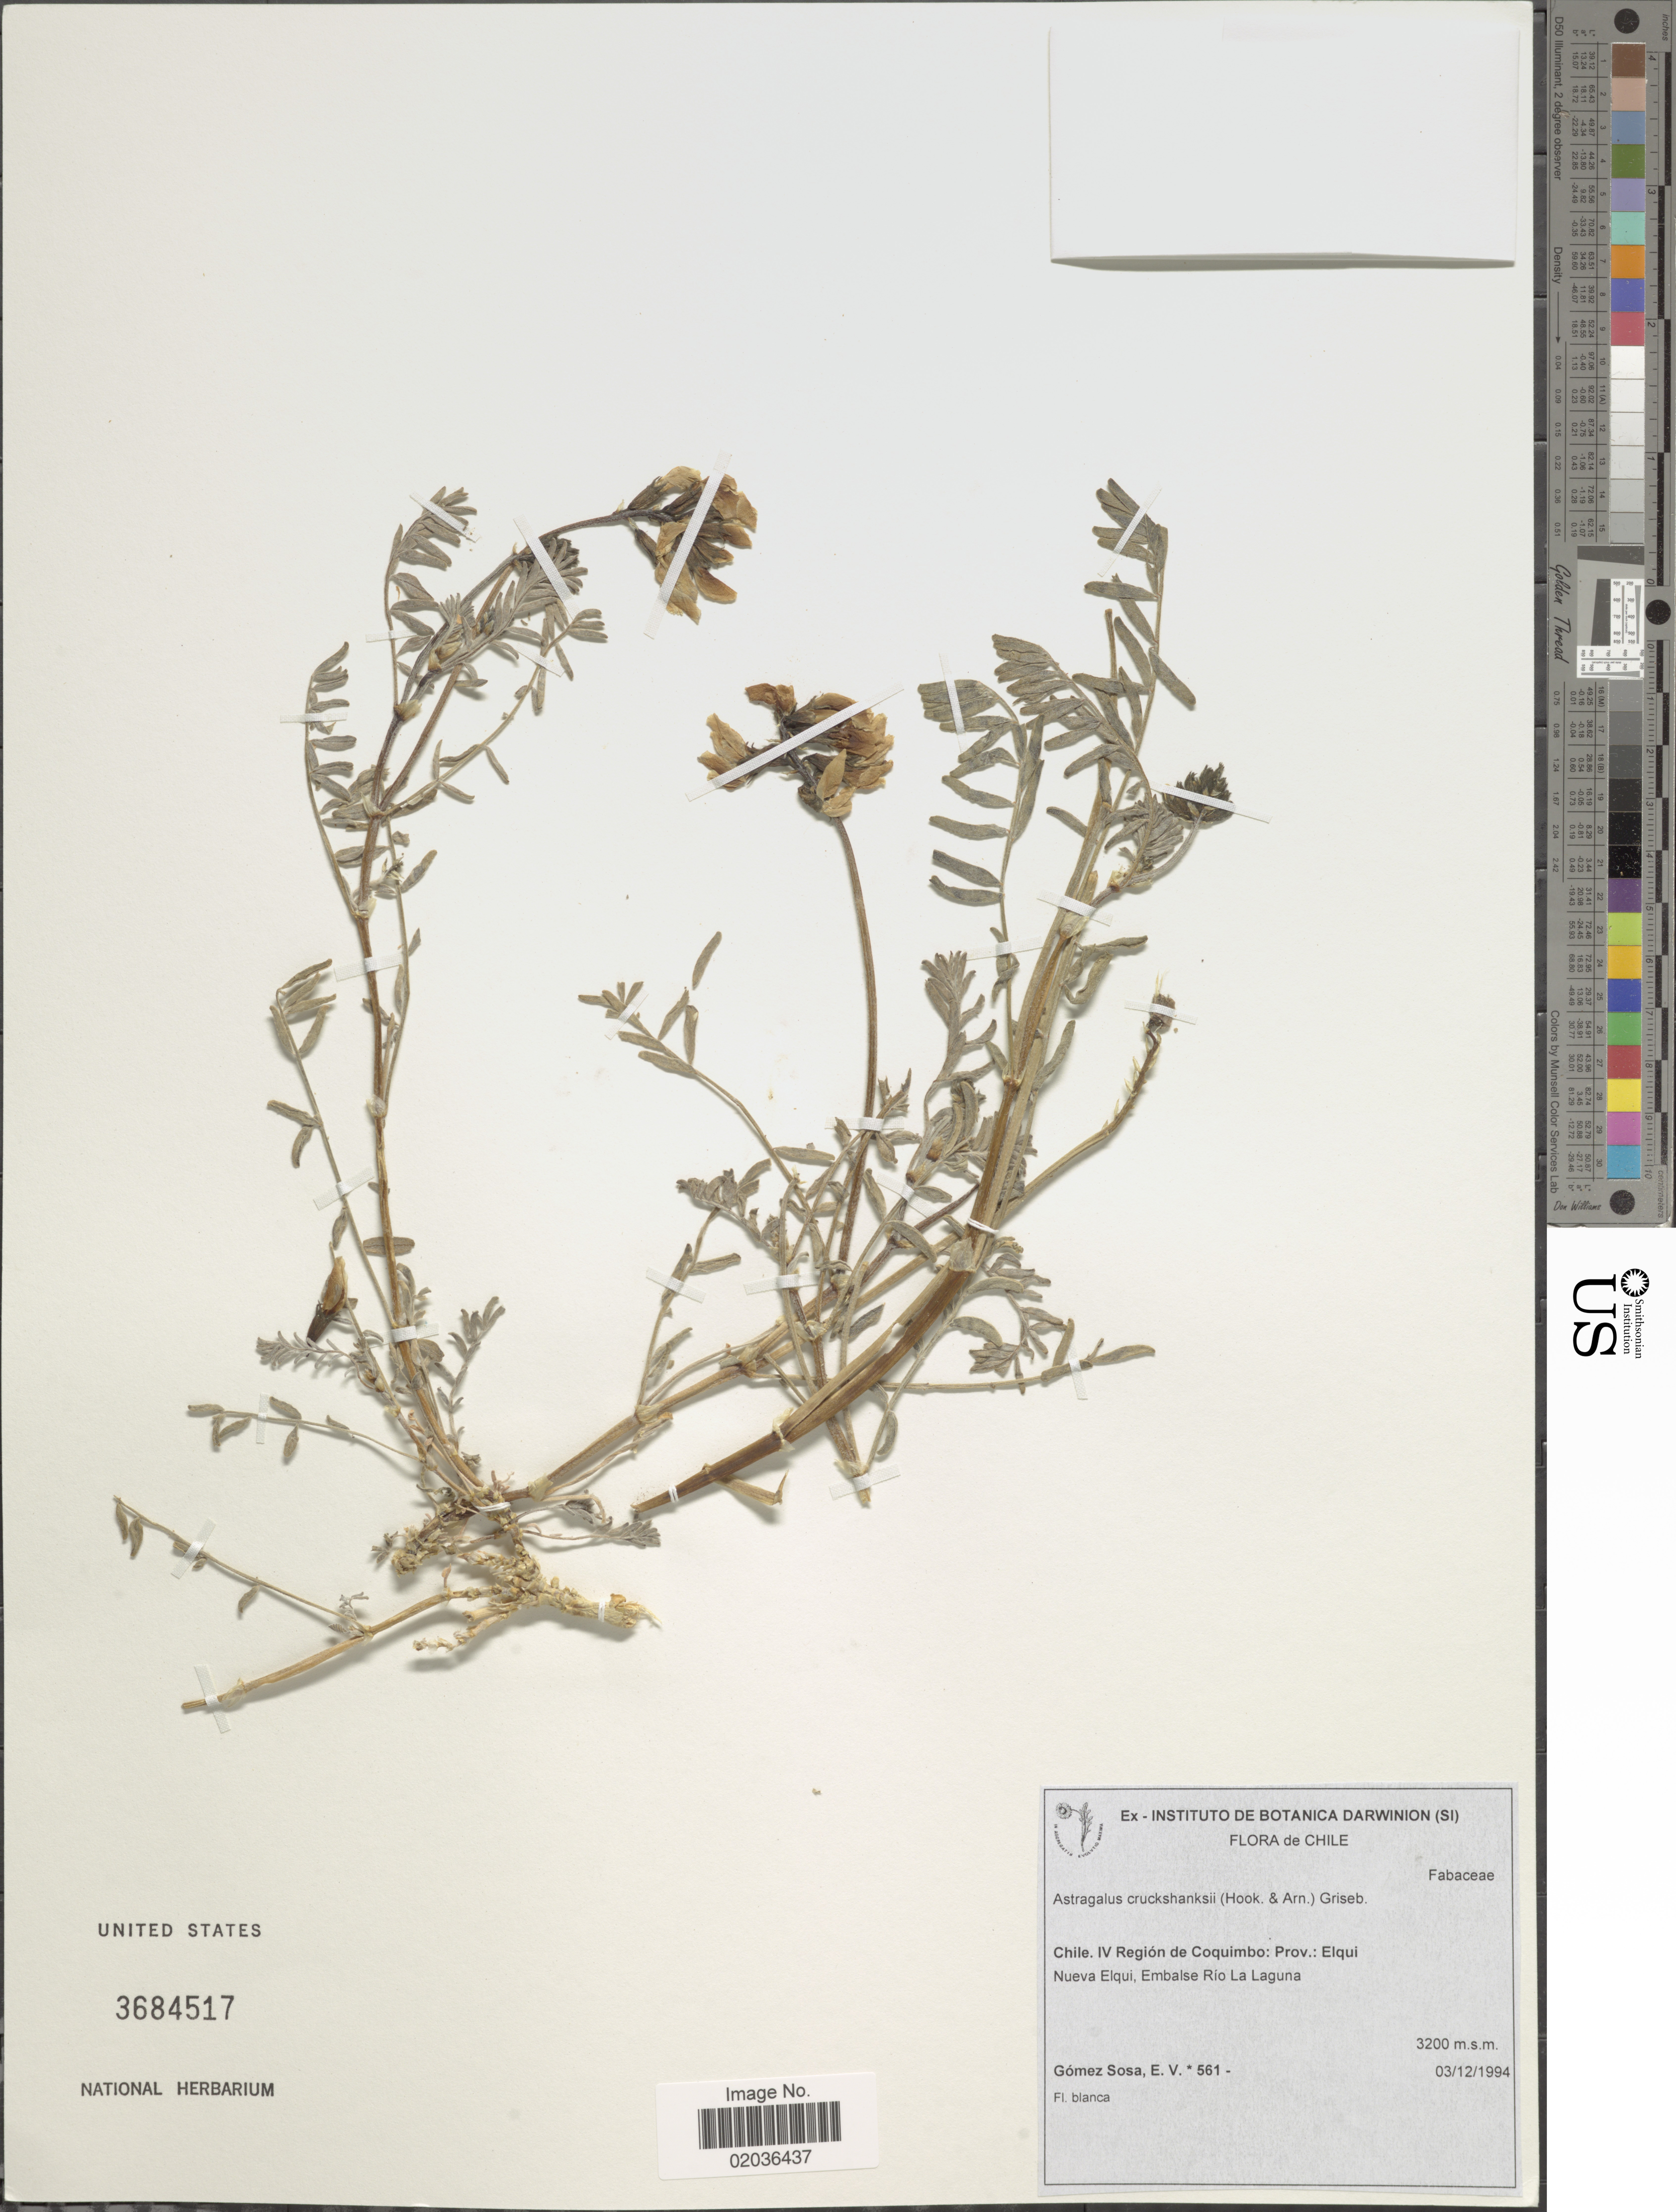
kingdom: Plantae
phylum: Tracheophyta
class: Magnoliopsida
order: Fabales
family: Fabaceae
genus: Astragalus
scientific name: Astragalus cruckshanksii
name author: (Hook. & Arn.) Griseb.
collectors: E. V. Gómez-Sosa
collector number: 561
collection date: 1994-12-03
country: Chile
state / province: Coquimbo (IV)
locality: Region de Coquimbo: Prov.: Elqui. Nueva Elqui, Embalse Rio La Laguna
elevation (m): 3200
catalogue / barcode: US 3684517